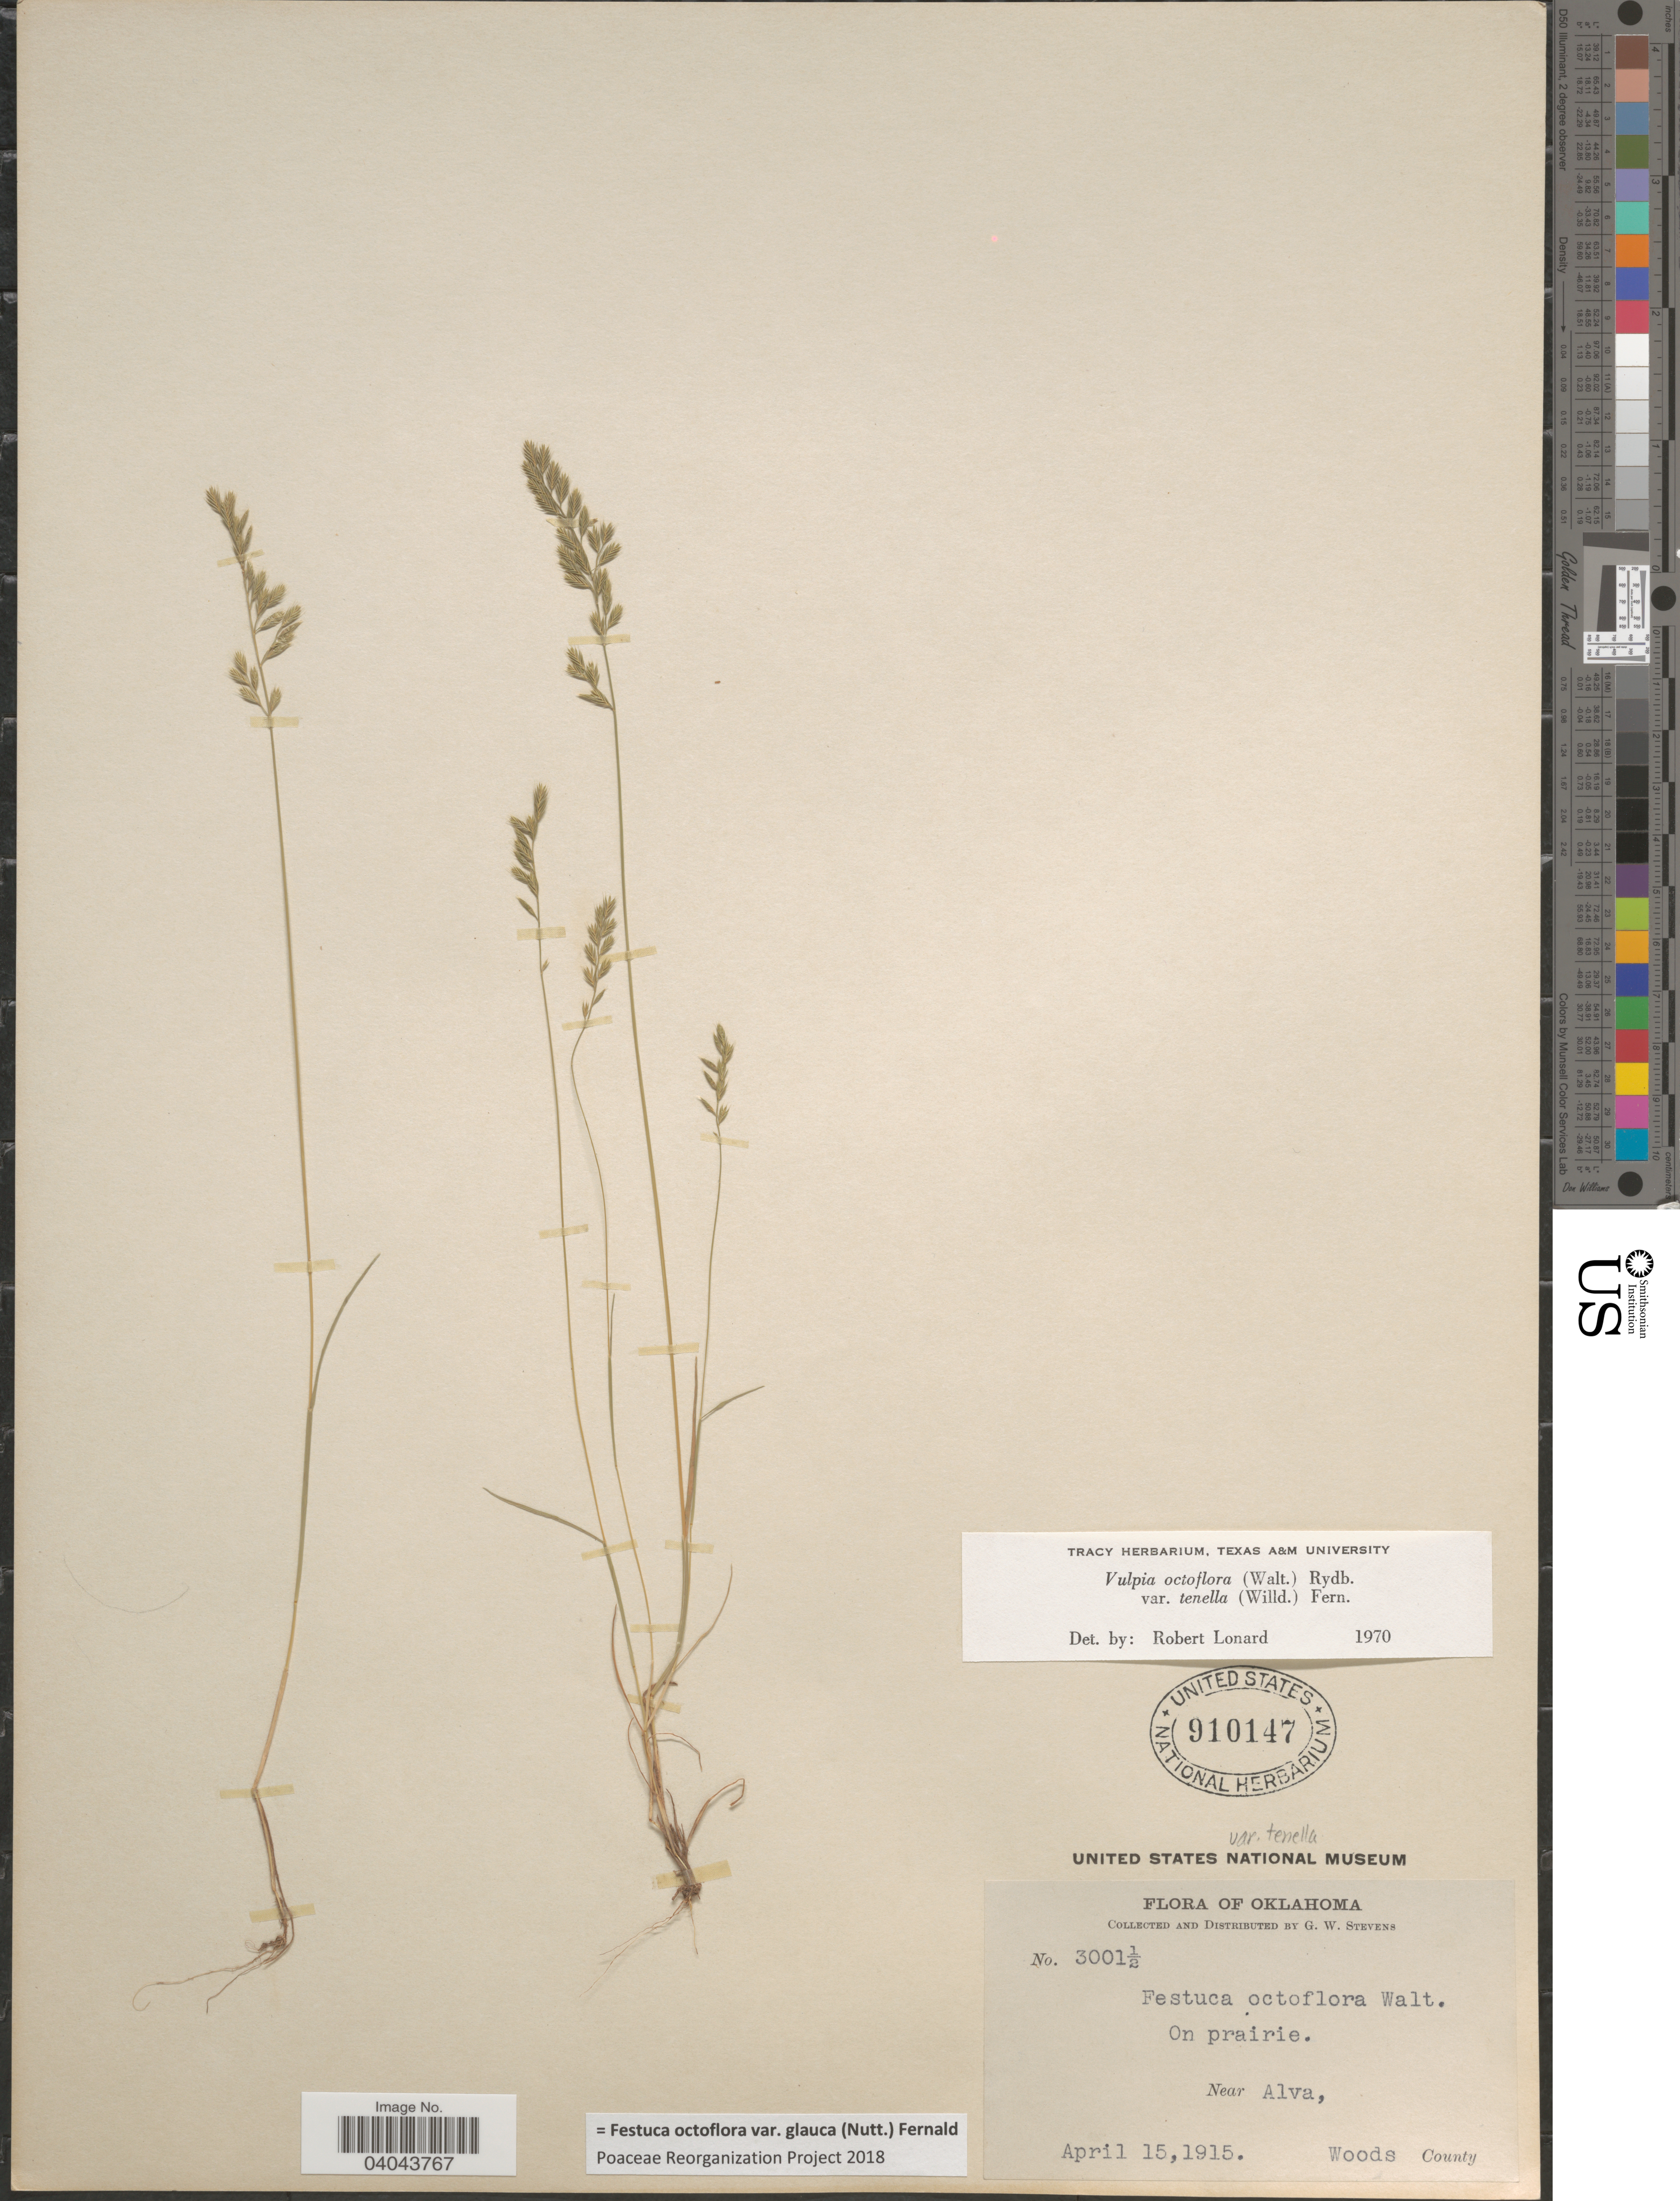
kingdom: Plantae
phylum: Tracheophyta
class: Liliopsida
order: Poales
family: Poaceae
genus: Festuca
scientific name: Festuca octoflora var. glauca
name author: (Nutt.) Fernald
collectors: G. W. Stevens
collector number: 3001½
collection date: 1915-04-15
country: United States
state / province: Oklahoma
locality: Near Alva, Woods County.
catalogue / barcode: US 910147